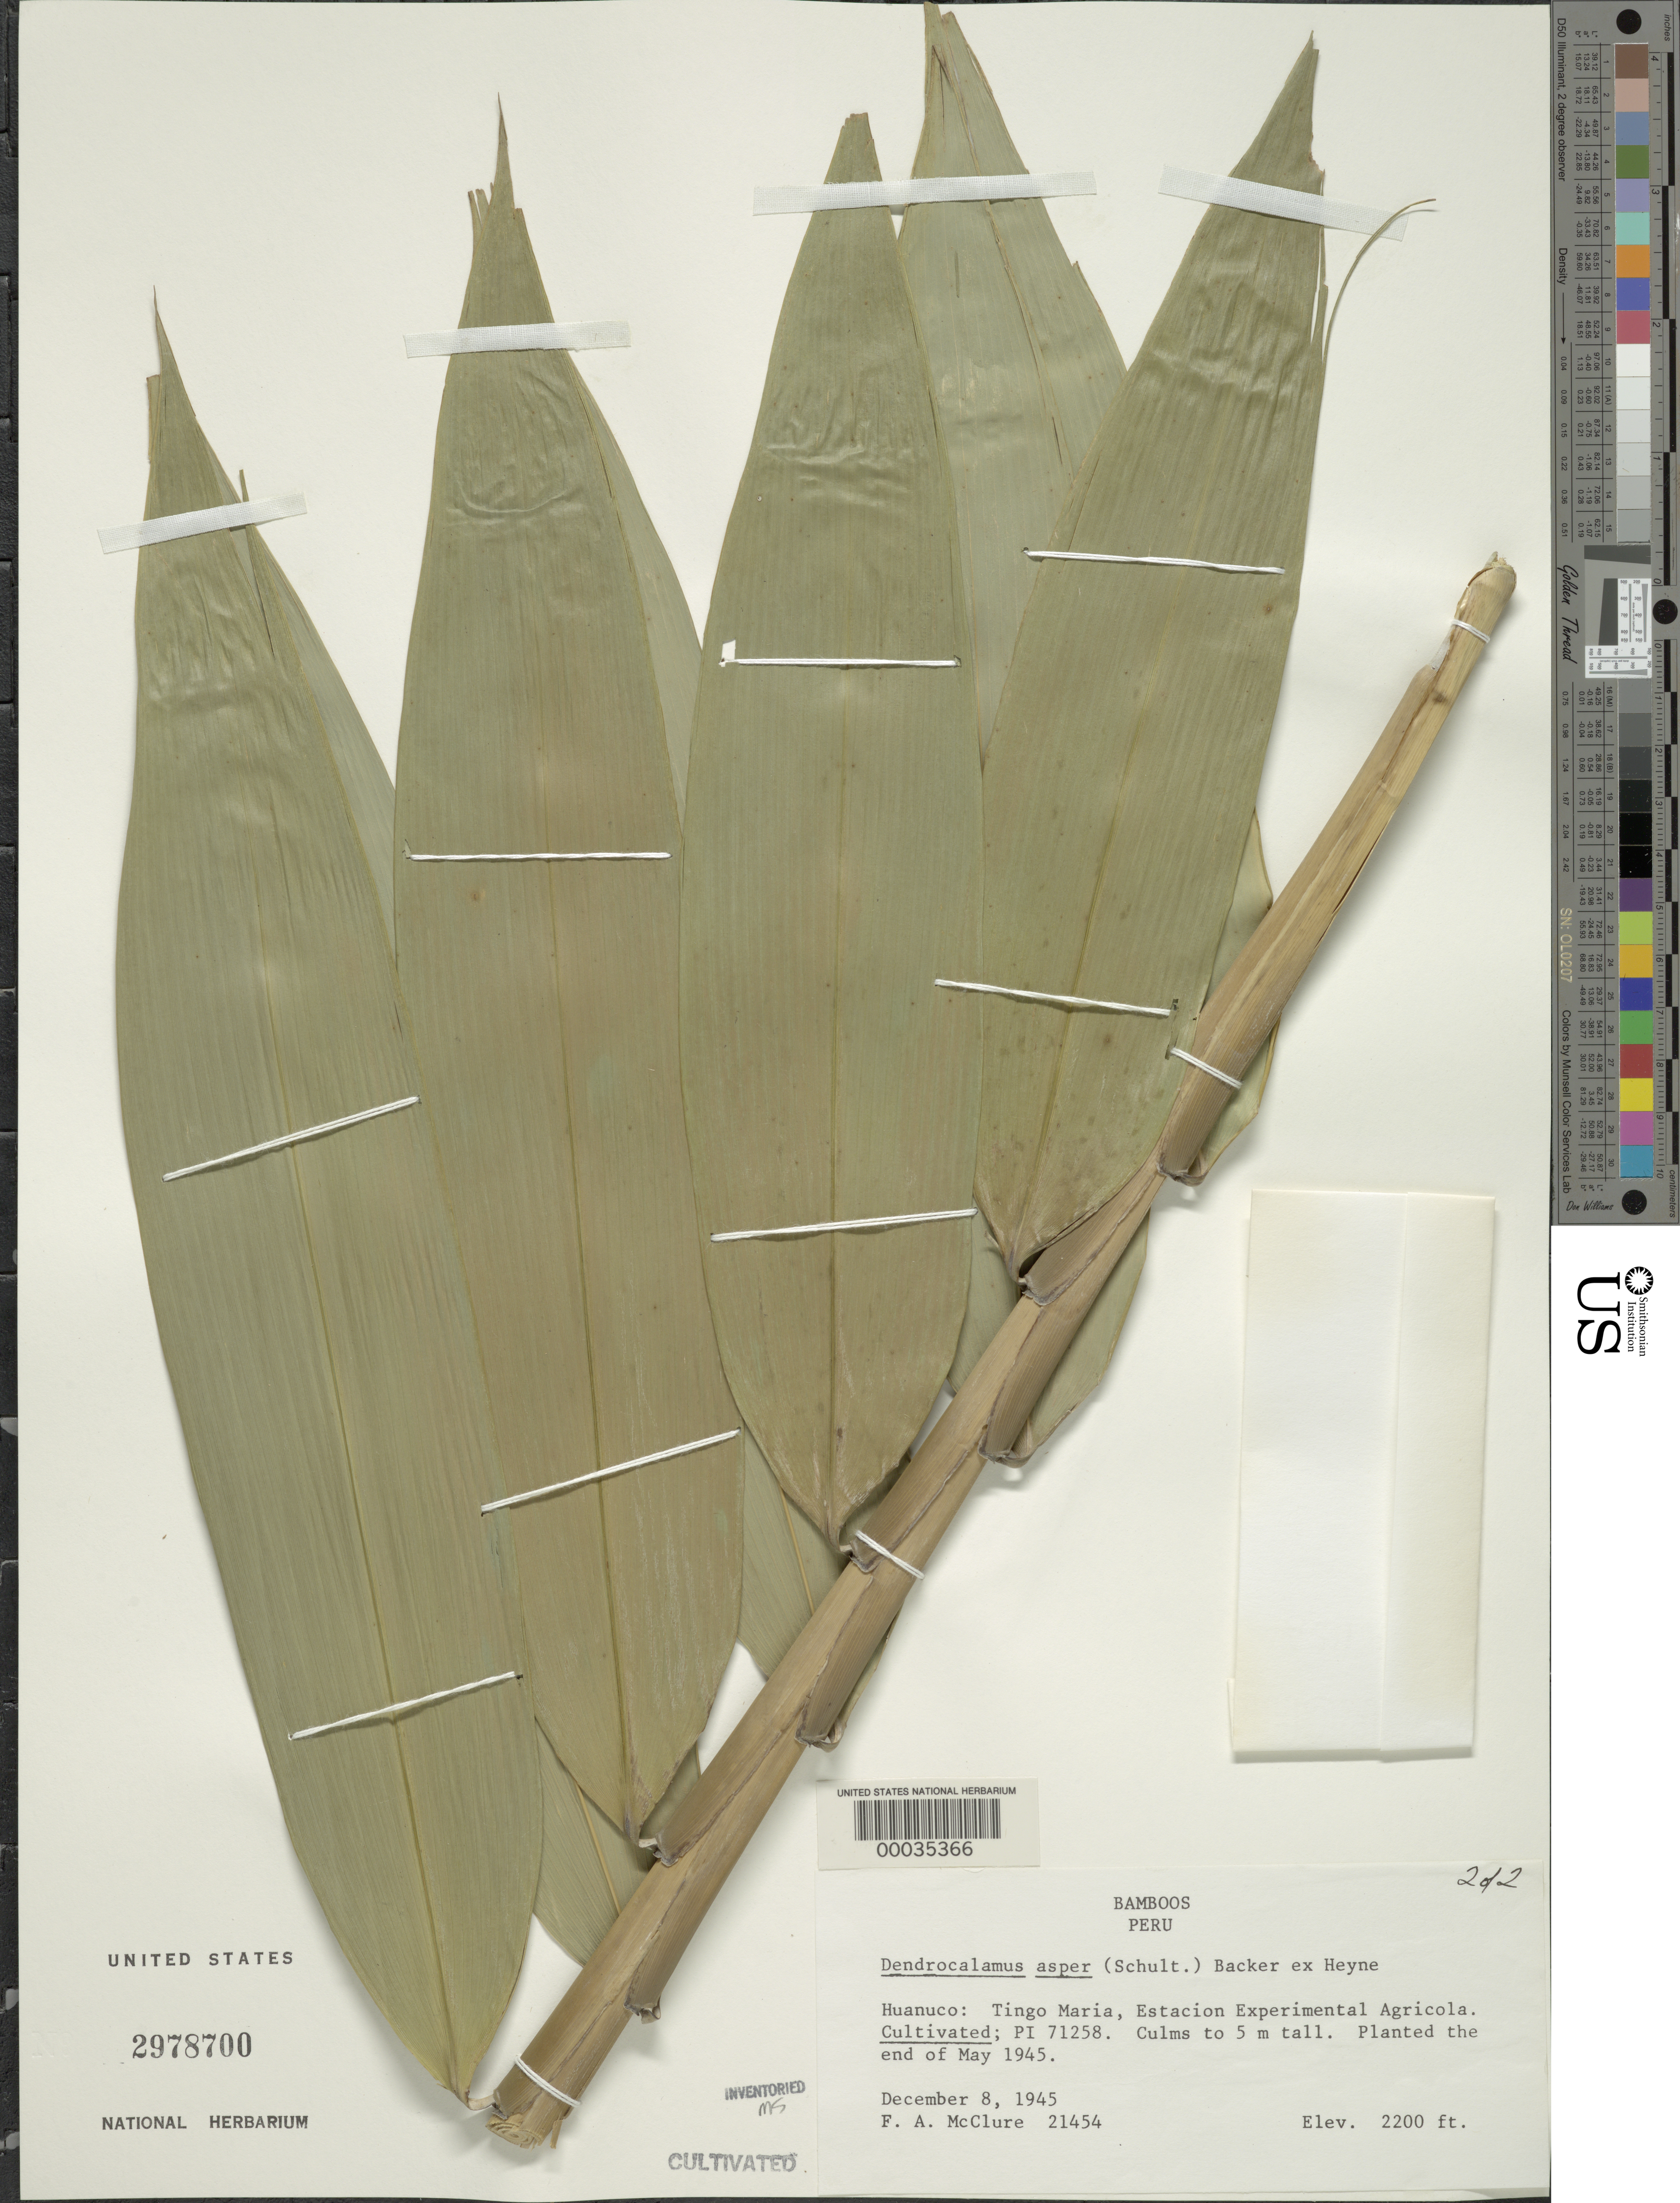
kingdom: Plantae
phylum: Tracheophyta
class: Liliopsida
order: Poales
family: Poaceae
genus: Dendrocalamus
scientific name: Dendrocalamus asper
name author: (Schult. & Schult. f.) Backer ex K. Heyne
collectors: F. A. McClure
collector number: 21454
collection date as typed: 08 Dec 1945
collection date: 1945-12-08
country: Peru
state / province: Huánuco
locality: Estación Experimental Agrícola Tingo María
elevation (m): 671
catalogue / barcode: US 2978700